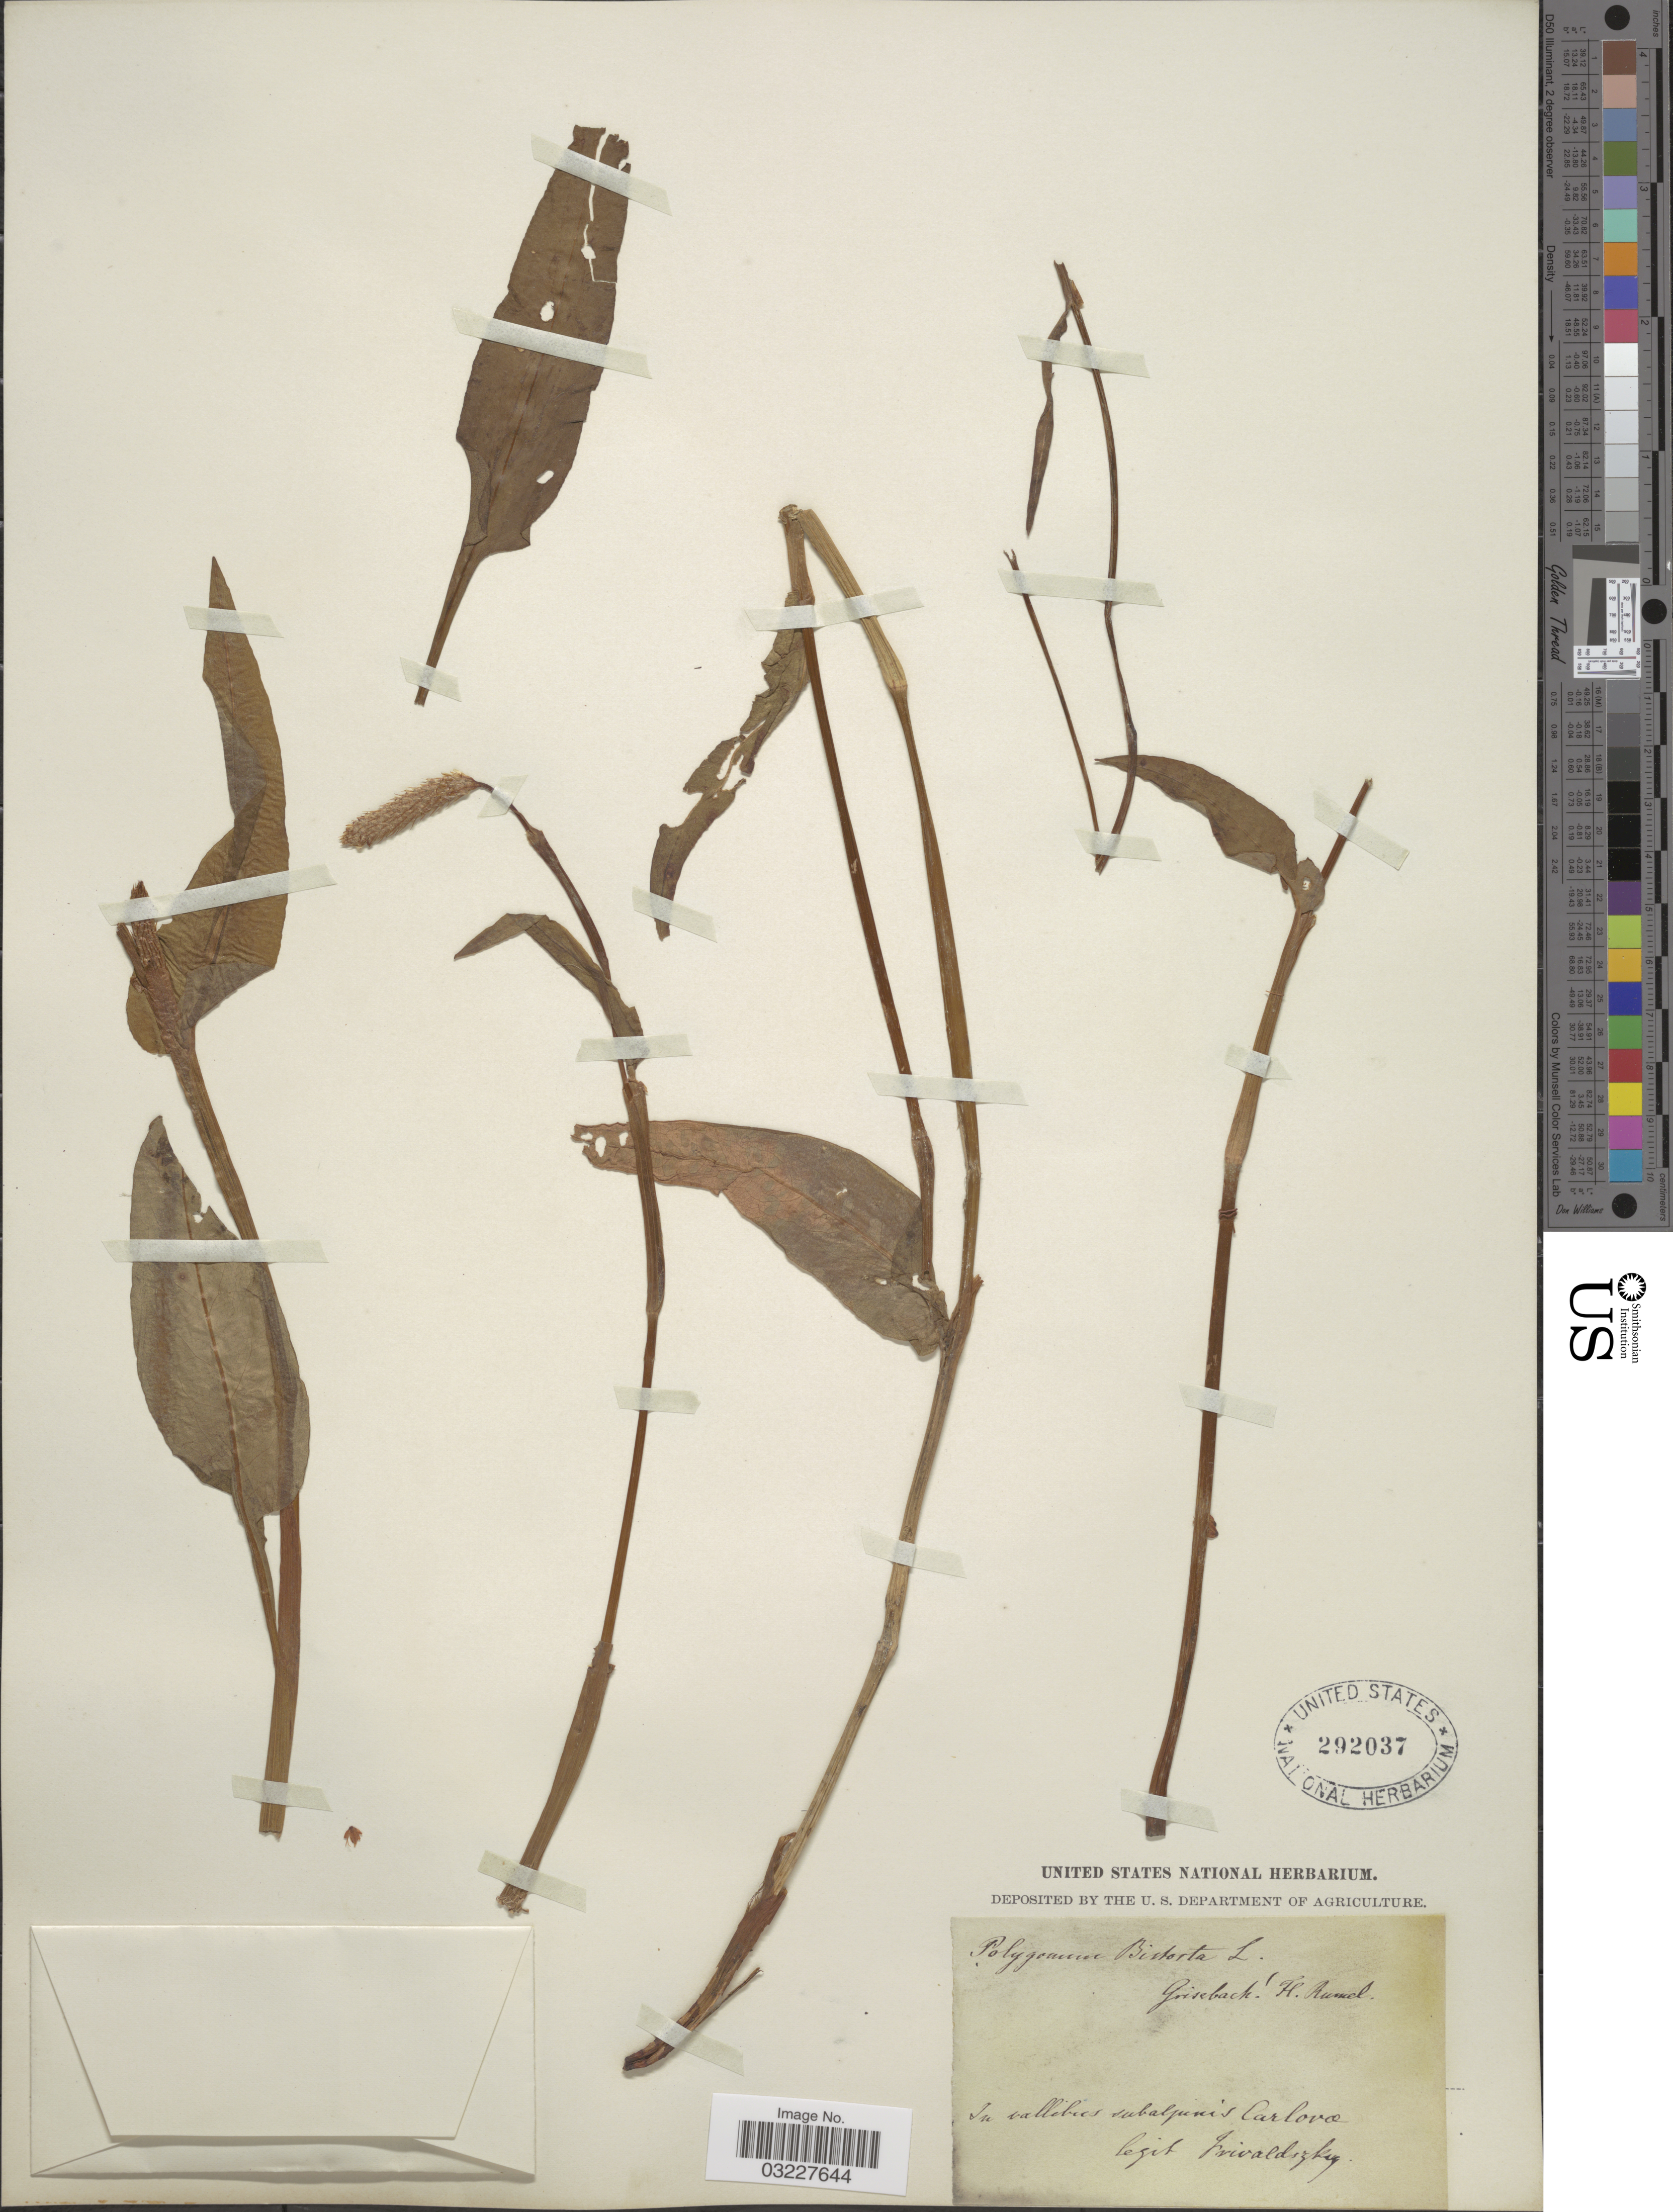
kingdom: Plantae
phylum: Tracheophyta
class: Magnoliopsida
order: Caryophyllales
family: Polygonaceae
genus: Bistorta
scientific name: Bistorta officinalis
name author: Delarbre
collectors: Frivaldszky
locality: In vallebus subalpinis Carlovo [interpreted].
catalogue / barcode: US 292037